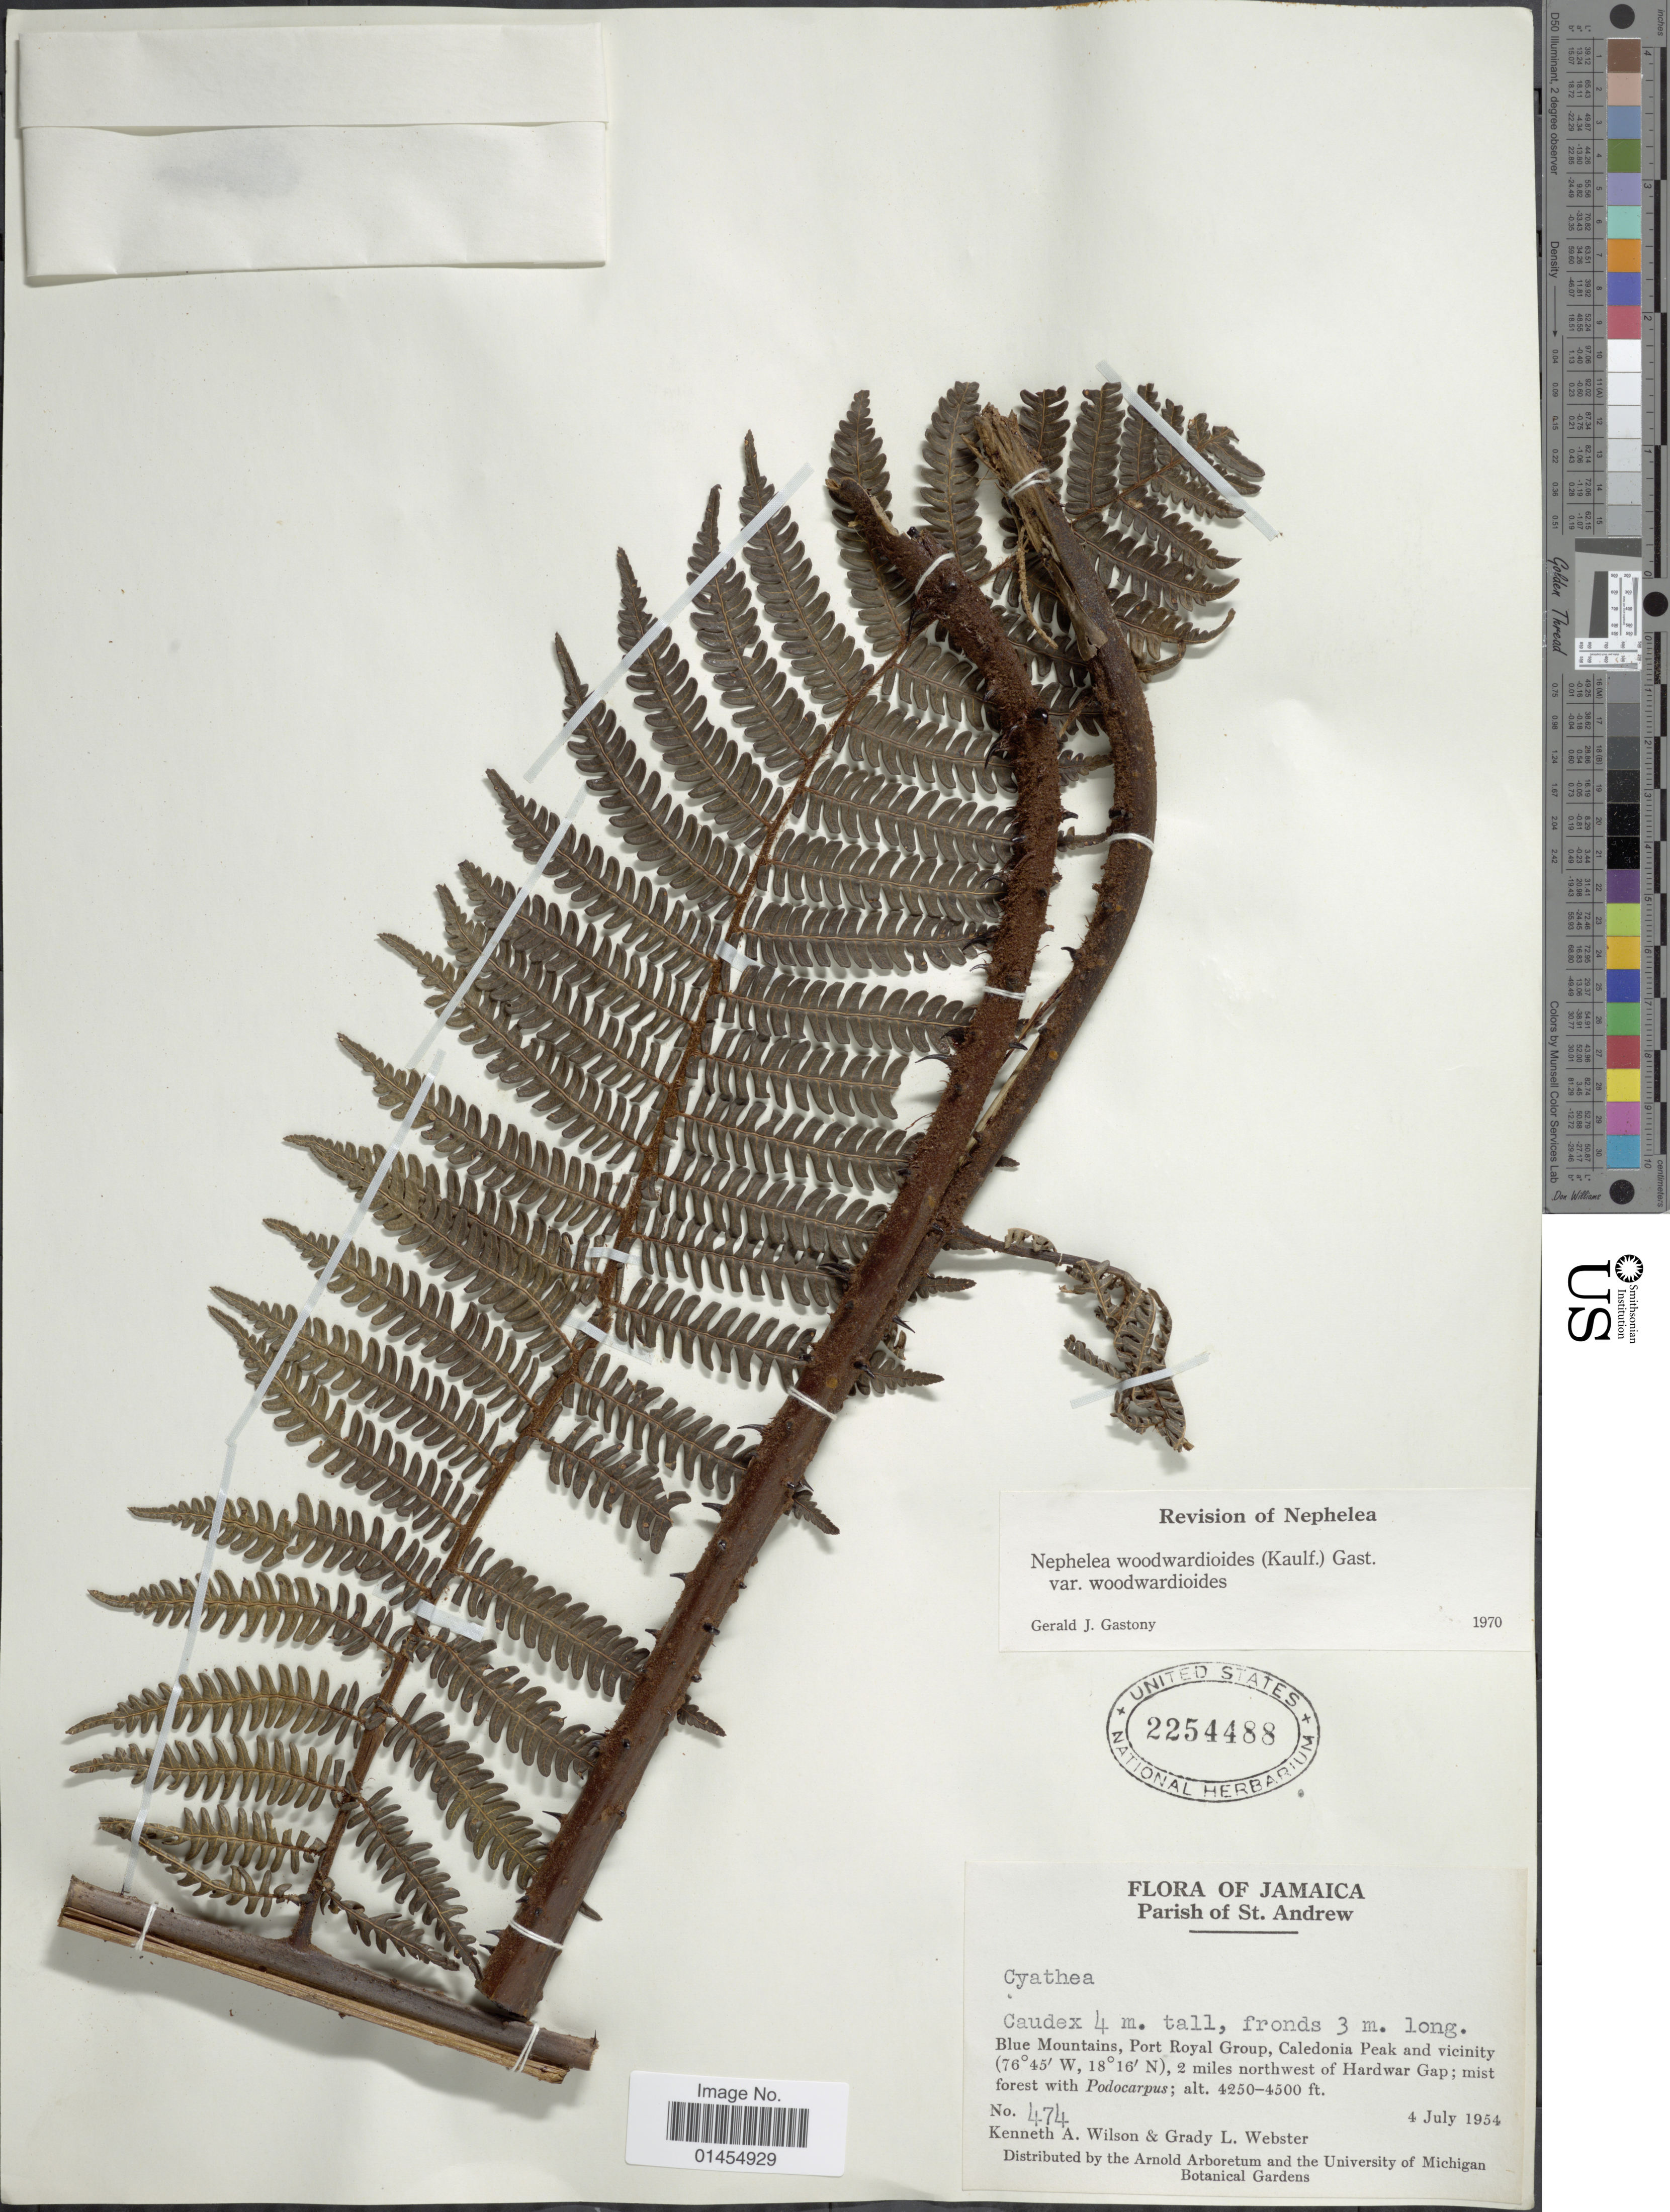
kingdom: Plantae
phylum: Tracheophyta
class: Polypodiopsida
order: Cyatheales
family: Cyatheaceae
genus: Alsophila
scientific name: Alsophila woodwardioides var. woodwardioides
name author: (Kaulf.) D.S. Conant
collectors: K. A. Wilson & G. L. Webster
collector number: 474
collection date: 1954-07-04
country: Jamaica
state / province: Saint Andrew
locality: Blue Mountains, Port Royal Group, Caledonia Peak and vicinity, 2 miles northwest of Hardwar Gap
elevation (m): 1295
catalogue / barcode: US 2254488